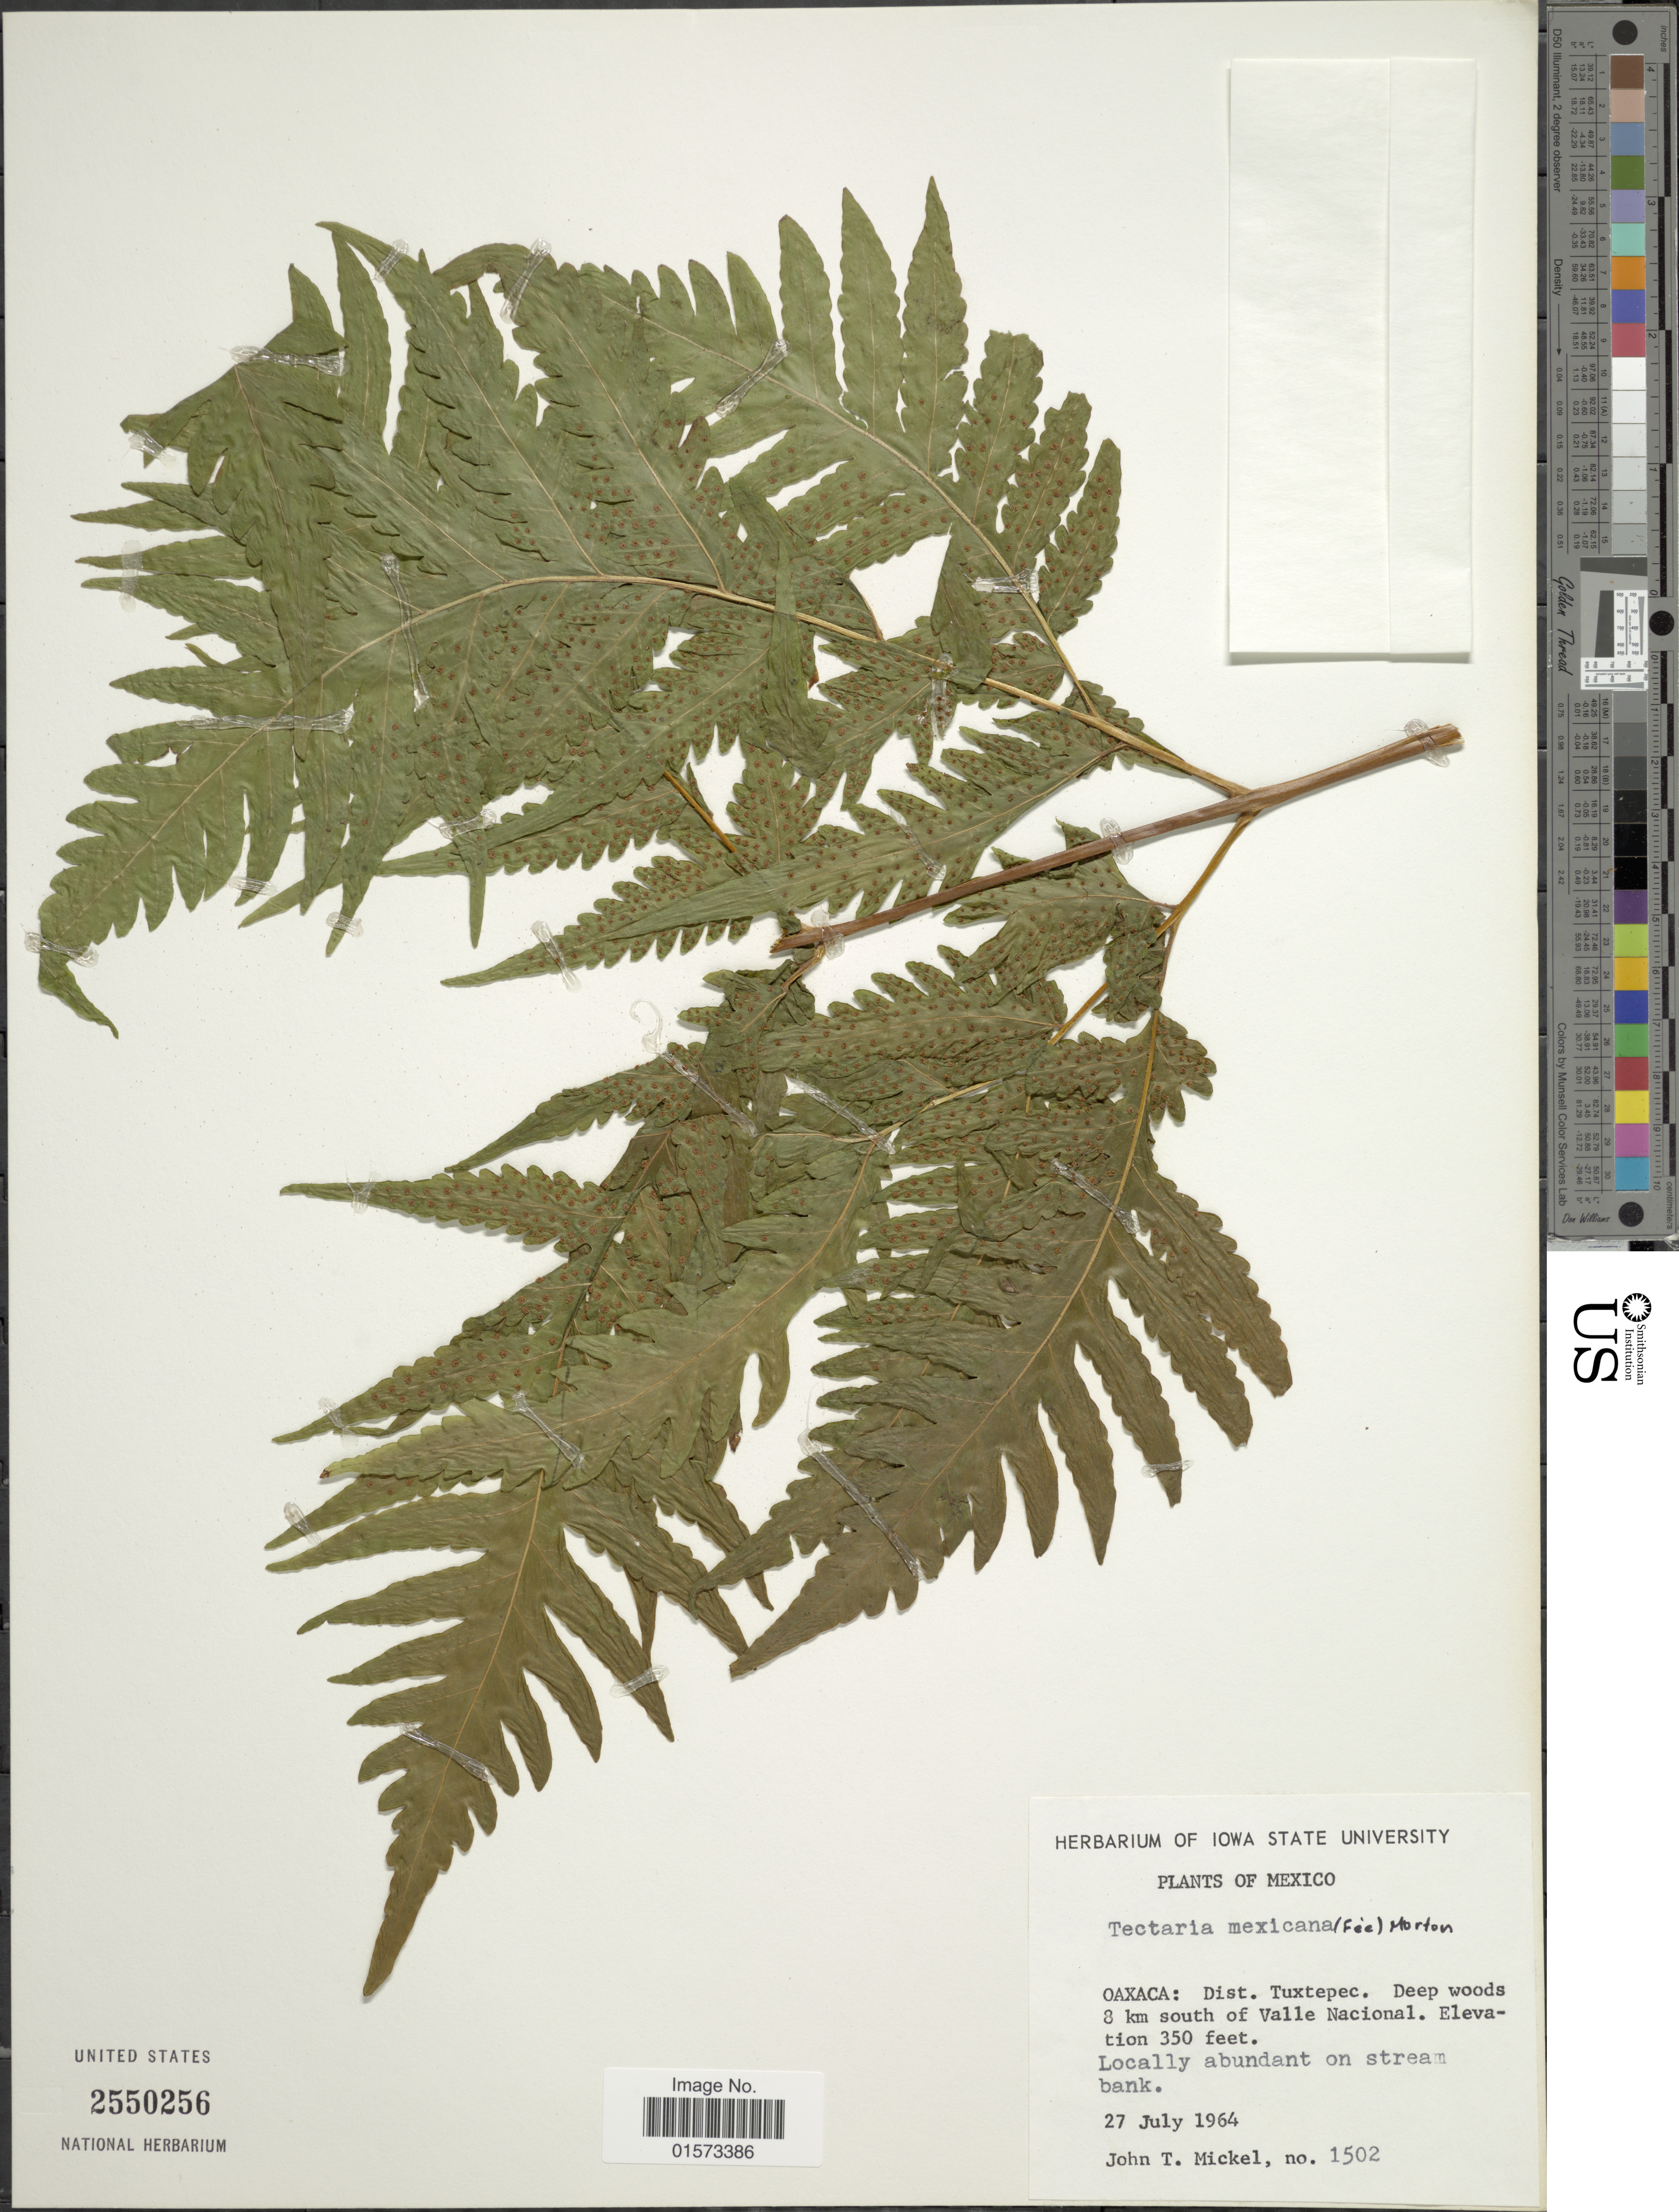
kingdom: Plantae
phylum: Tracheophyta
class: Polypodiopsida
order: Polypodiales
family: Tectariaceae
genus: Tectaria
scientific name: Tectaria mexicana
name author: (Fée) C.V. Morton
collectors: J. T. Mickel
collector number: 1502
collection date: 1964-07-27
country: Mexico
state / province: Oaxaca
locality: Dist. Tuxtepec. Deep woods 3 km south of Valle Nacional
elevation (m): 107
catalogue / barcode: US 2550256